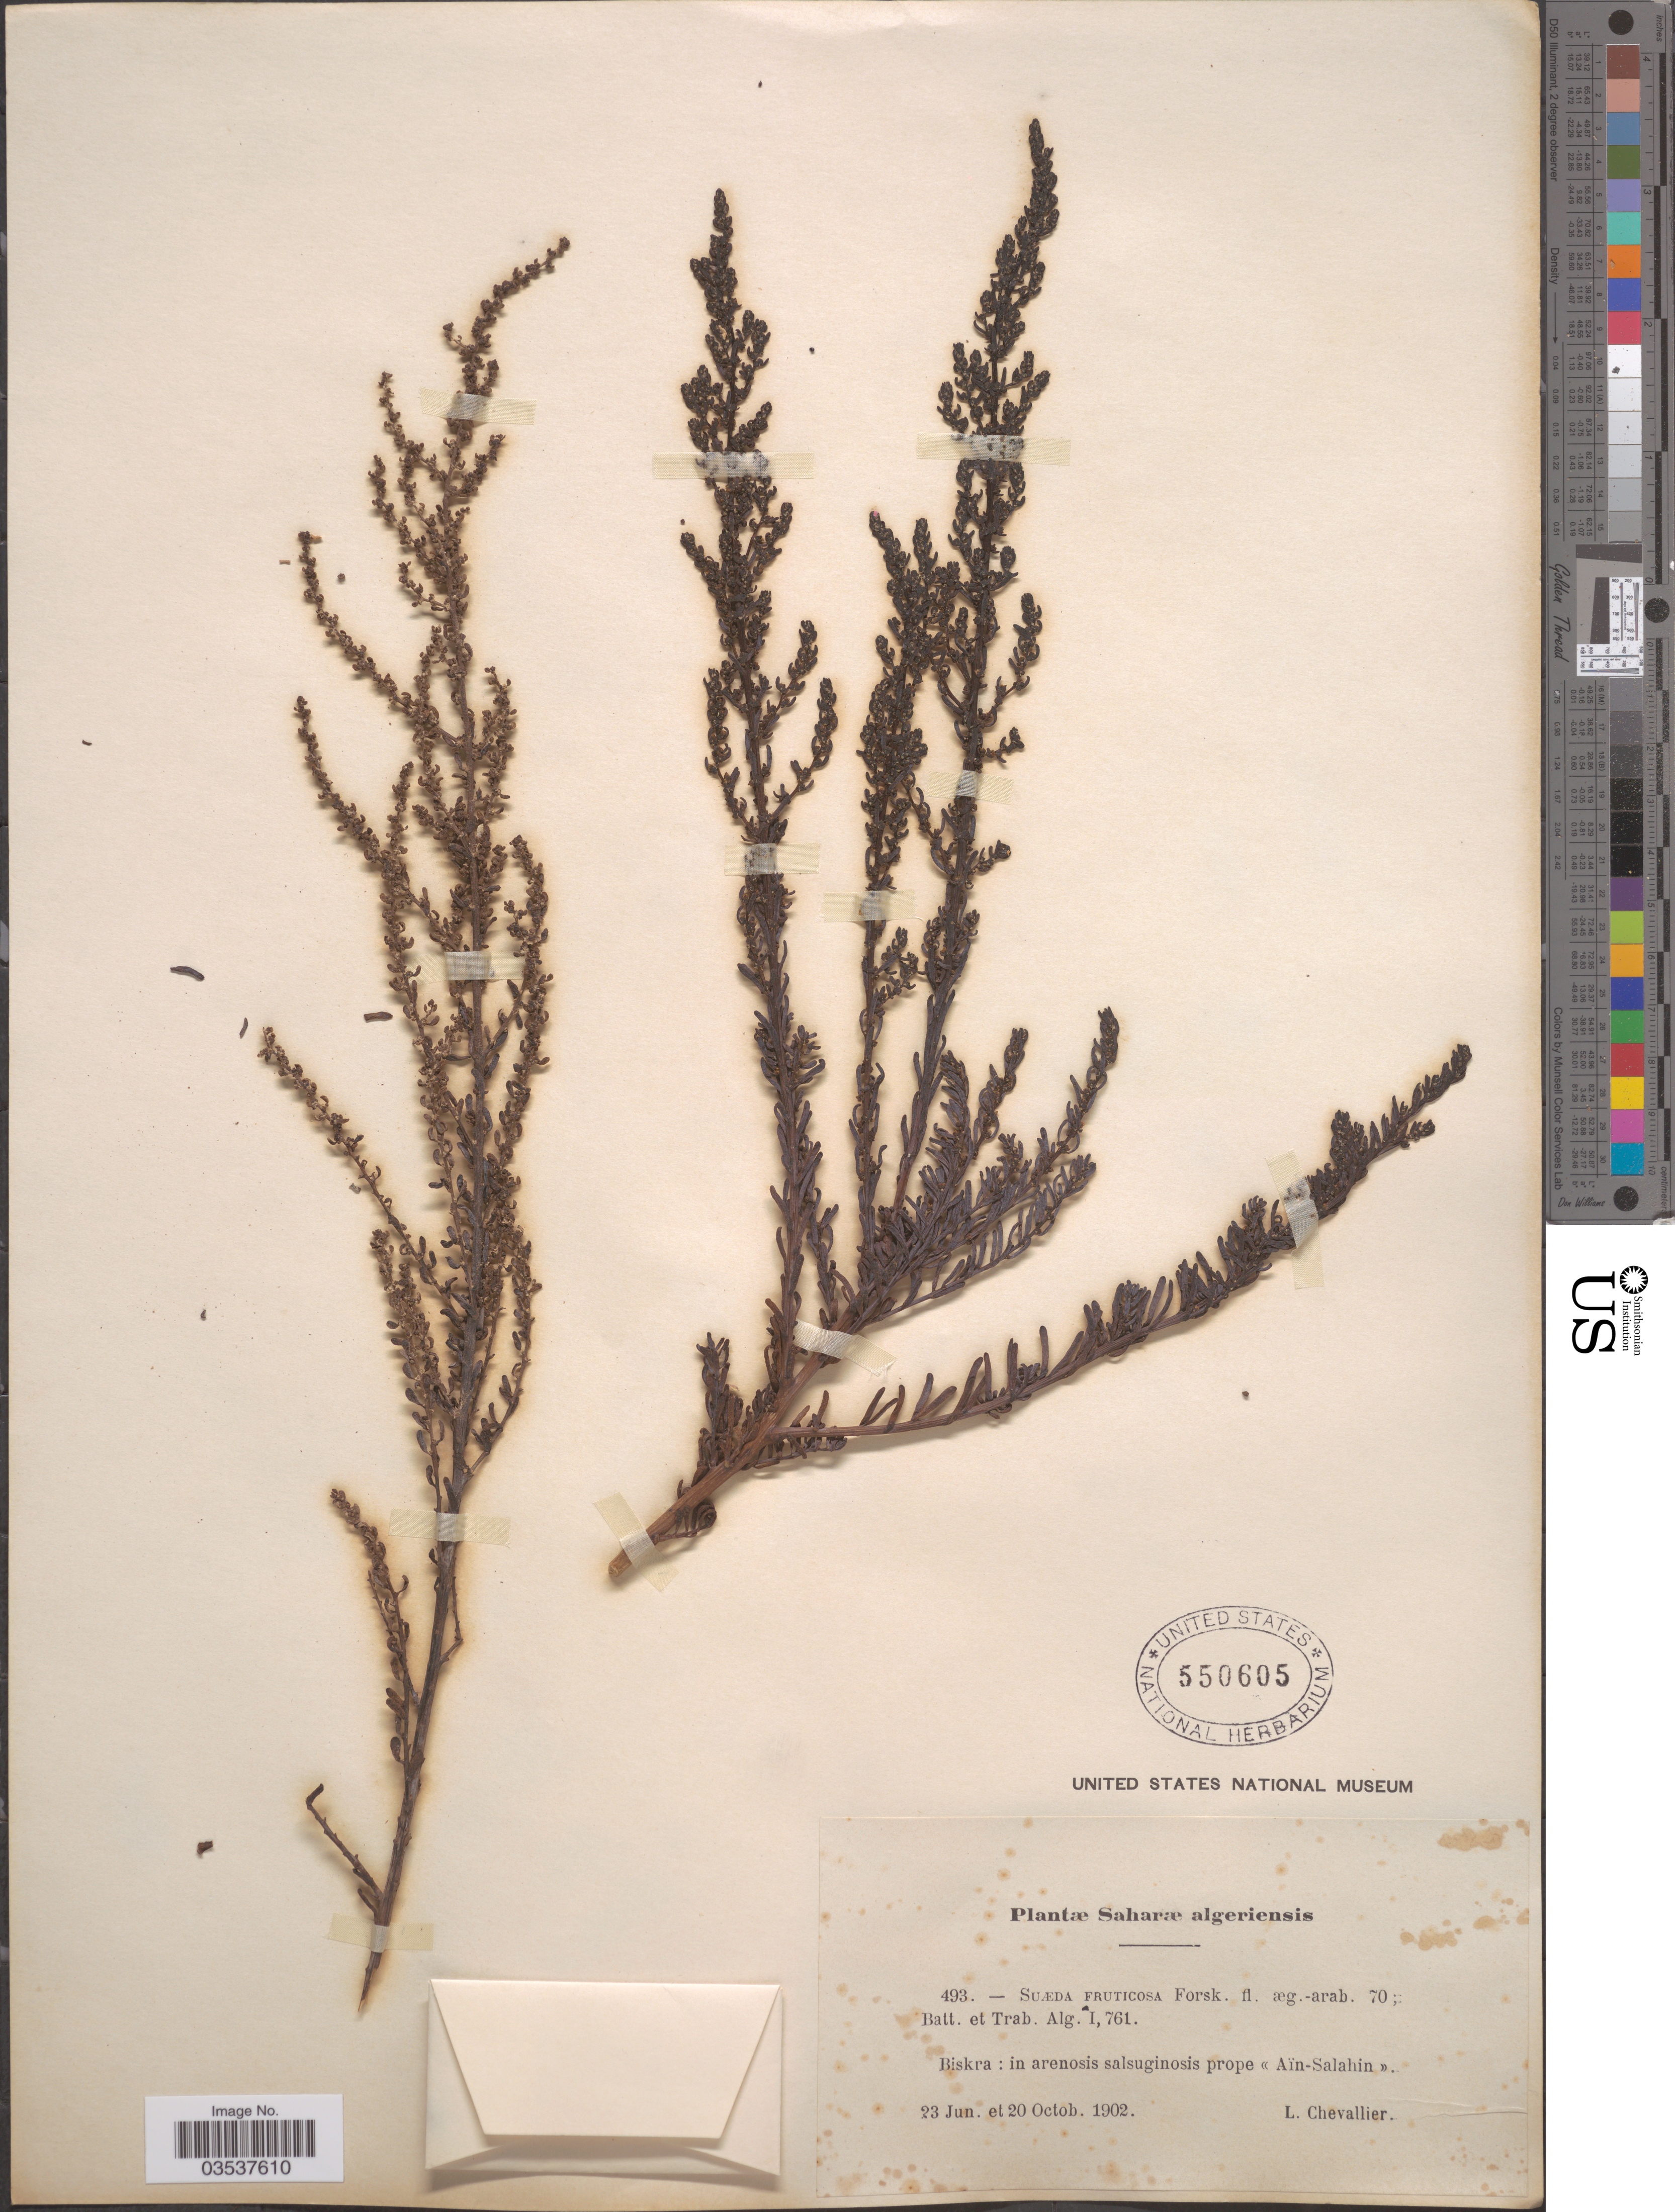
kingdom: Plantae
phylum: Tracheophyta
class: Magnoliopsida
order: Caryophyllales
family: Amaranthaceae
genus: Suaeda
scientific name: Suaeda fruticosa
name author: Forssk. ex J.F. Gmel.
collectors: L. Chevallier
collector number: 493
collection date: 1902-06-23/1902-10-20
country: Algeria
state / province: Biskra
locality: Saharæ algeriensis. In arenosis salsuginosis prope <<Aïn-Salahin>>.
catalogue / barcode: US 550605